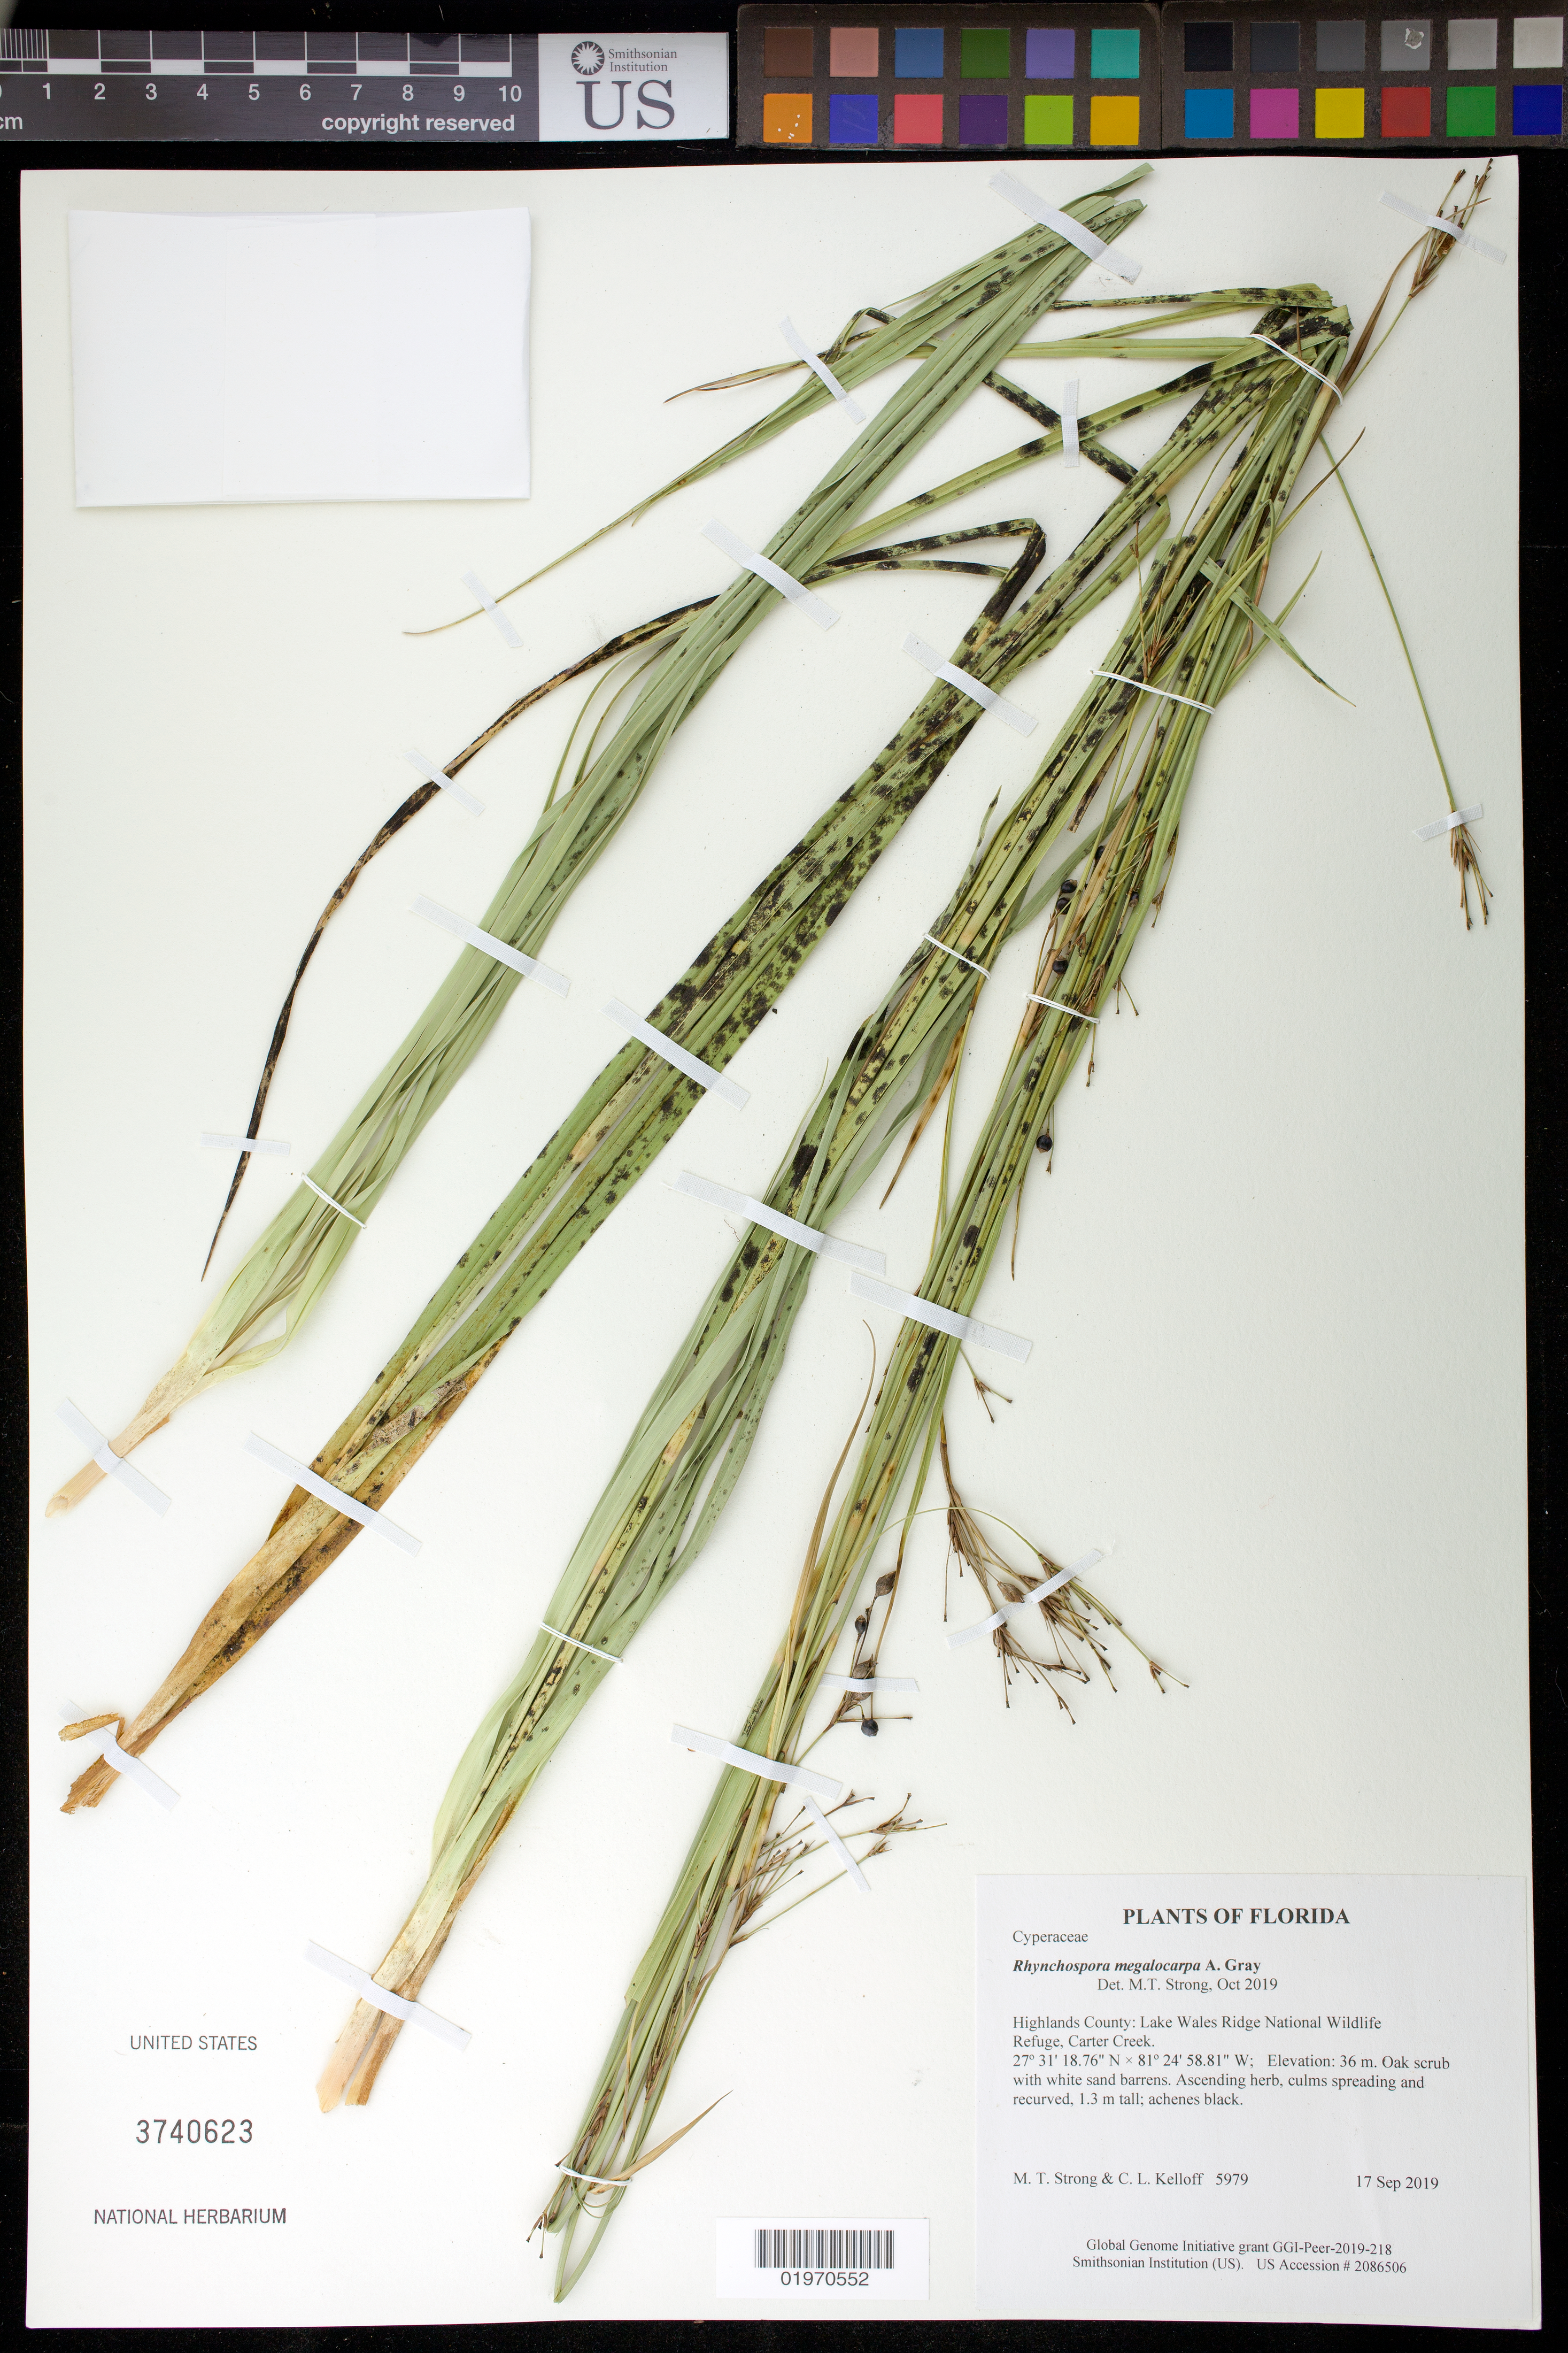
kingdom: Plantae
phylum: Tracheophyta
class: Liliopsida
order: Poales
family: Cyperaceae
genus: Rhynchospora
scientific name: Rhynchospora megalocarpa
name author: A. Gray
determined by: Strong, Mark T., (BOT), Smithsonian Institution - National Museum of Natural History (UNITED STATES)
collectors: M. T. Strong & C. L. Kelloff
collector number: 5979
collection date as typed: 17 Sep 2019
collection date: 2019-09-17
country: United States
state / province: Florida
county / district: Highlands County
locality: Lake Wales Ridge National Wildlife Refuge, Carter Creek.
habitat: Oak scrub with white sand barrens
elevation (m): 36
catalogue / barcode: US 3740623